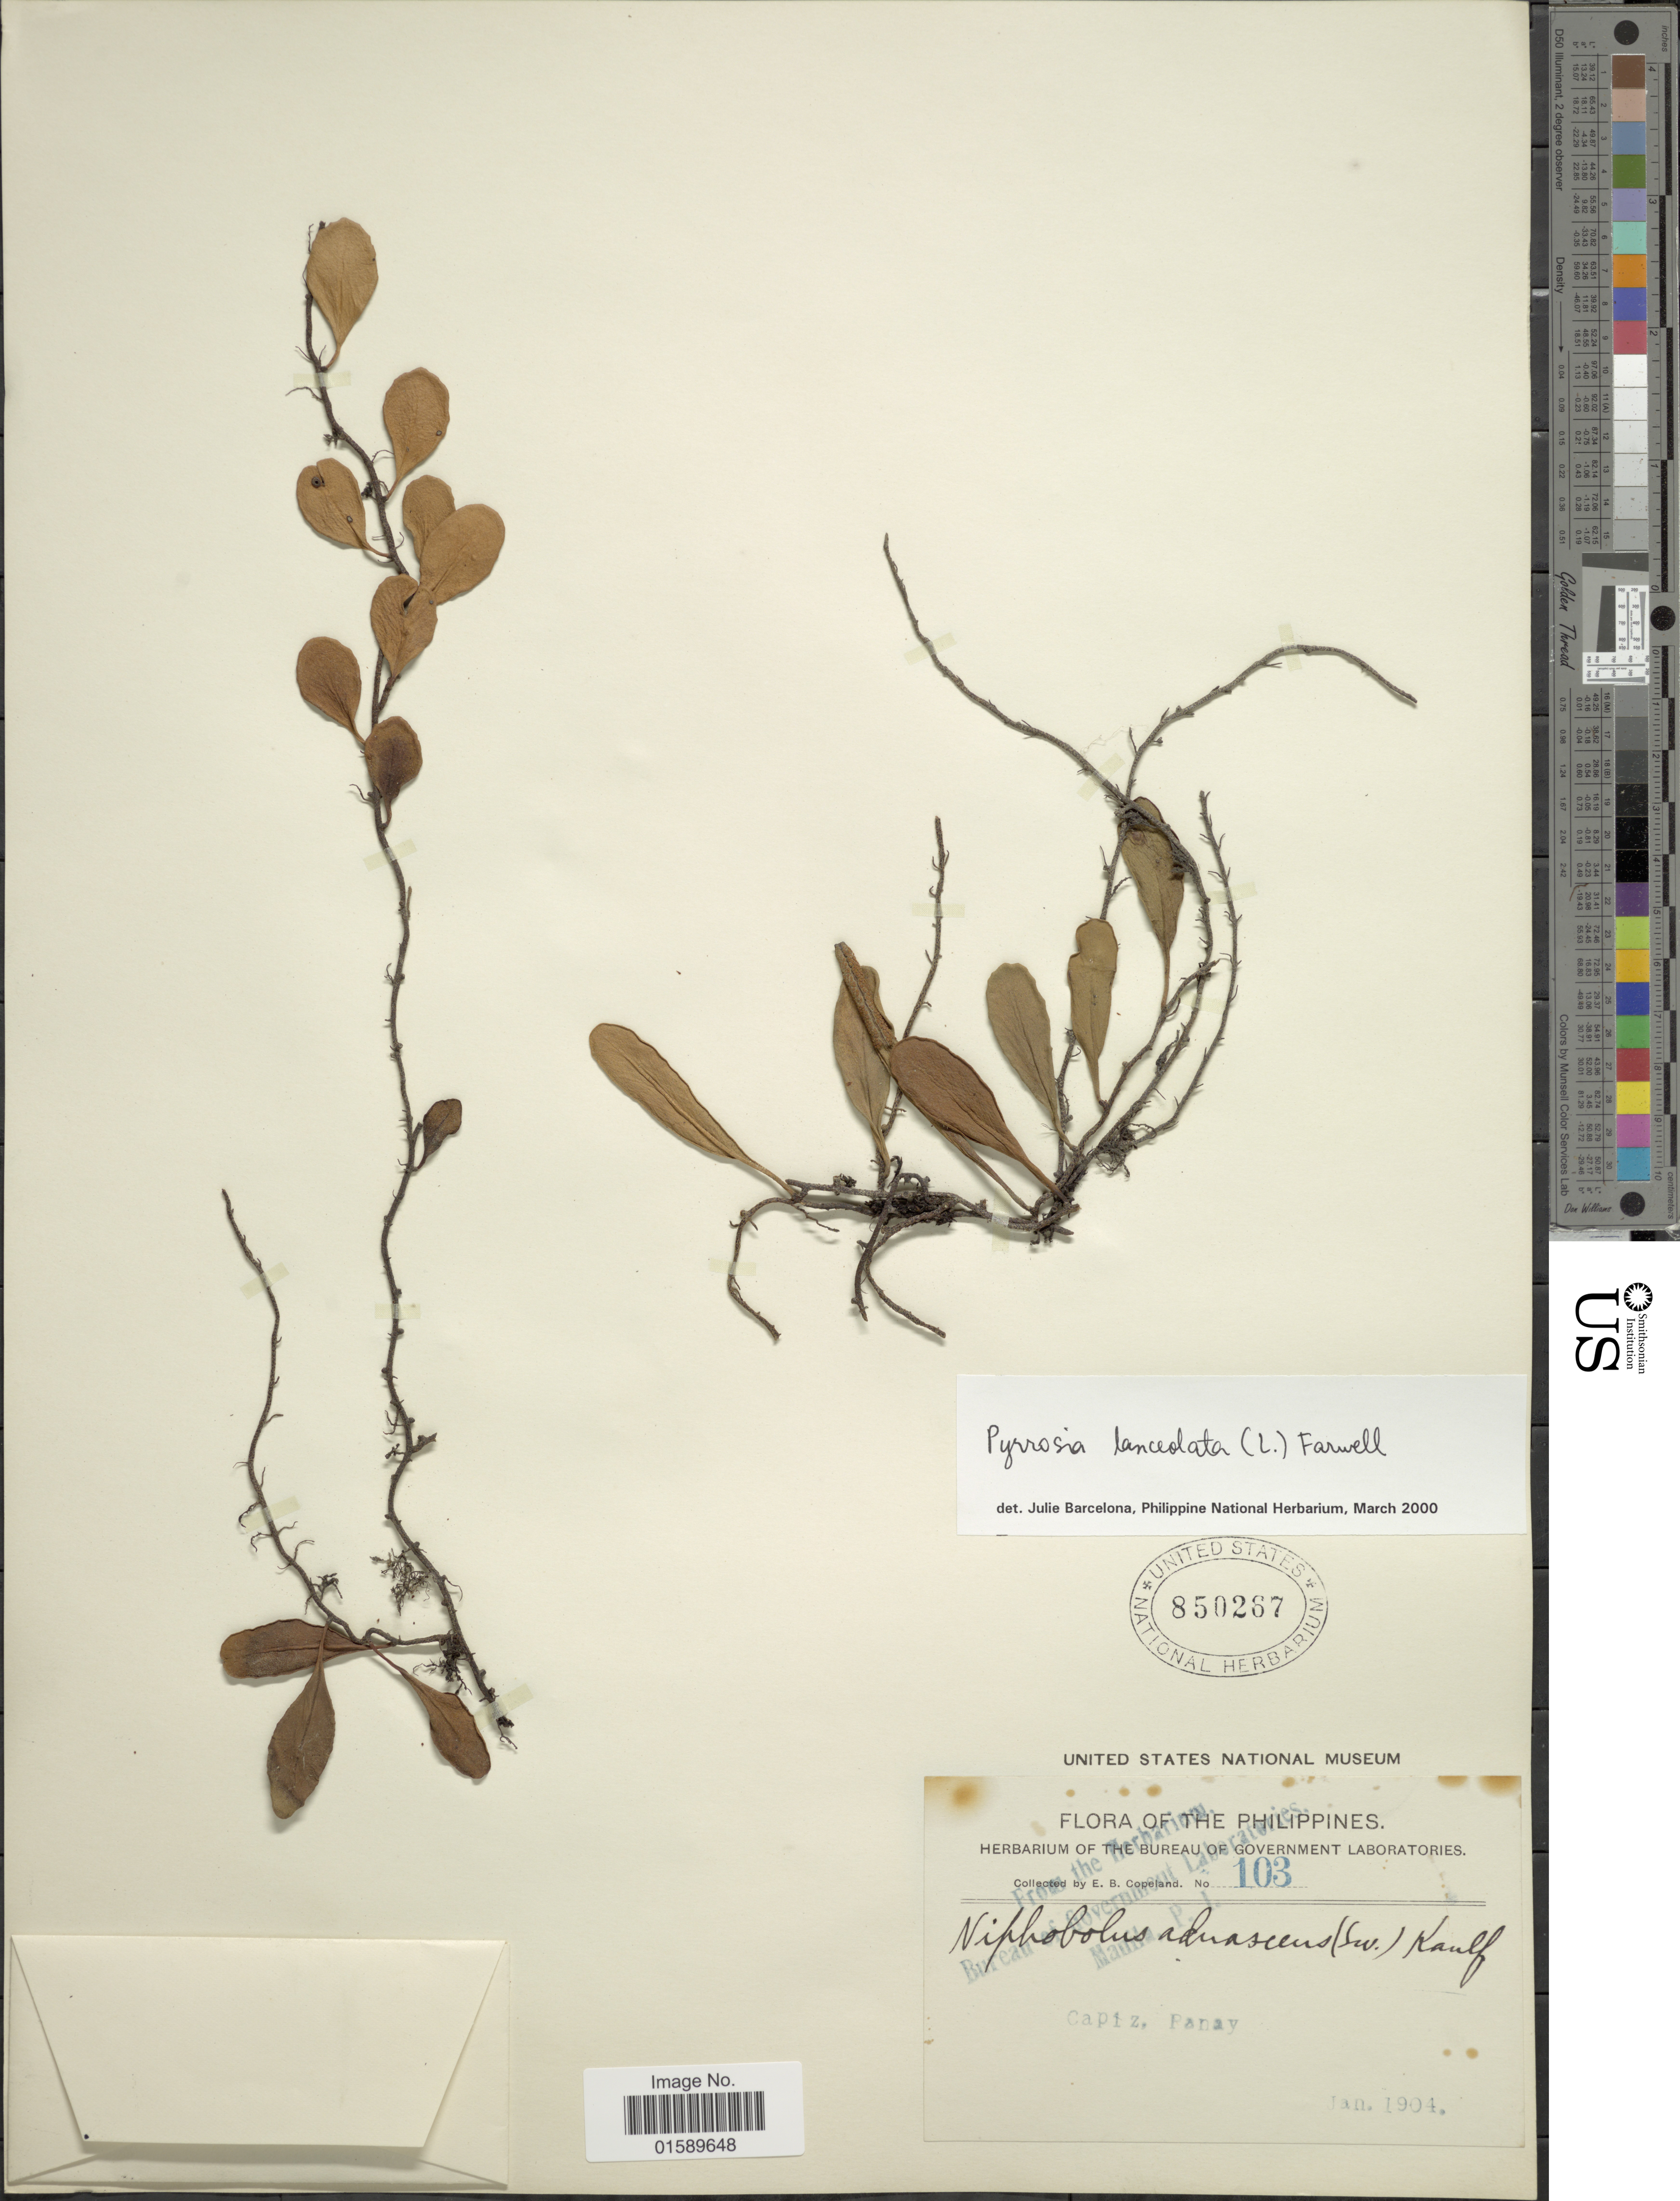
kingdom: Plantae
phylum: Tracheophyta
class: Polypodiopsida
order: Polypodiales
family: Polypodiaceae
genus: Pyrrosia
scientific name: Pyrrosia lanceolata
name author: (L.) Farw.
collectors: E. B. Copeland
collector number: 103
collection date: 1904-01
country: Philippines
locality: Capiz, Panay.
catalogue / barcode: US 850267